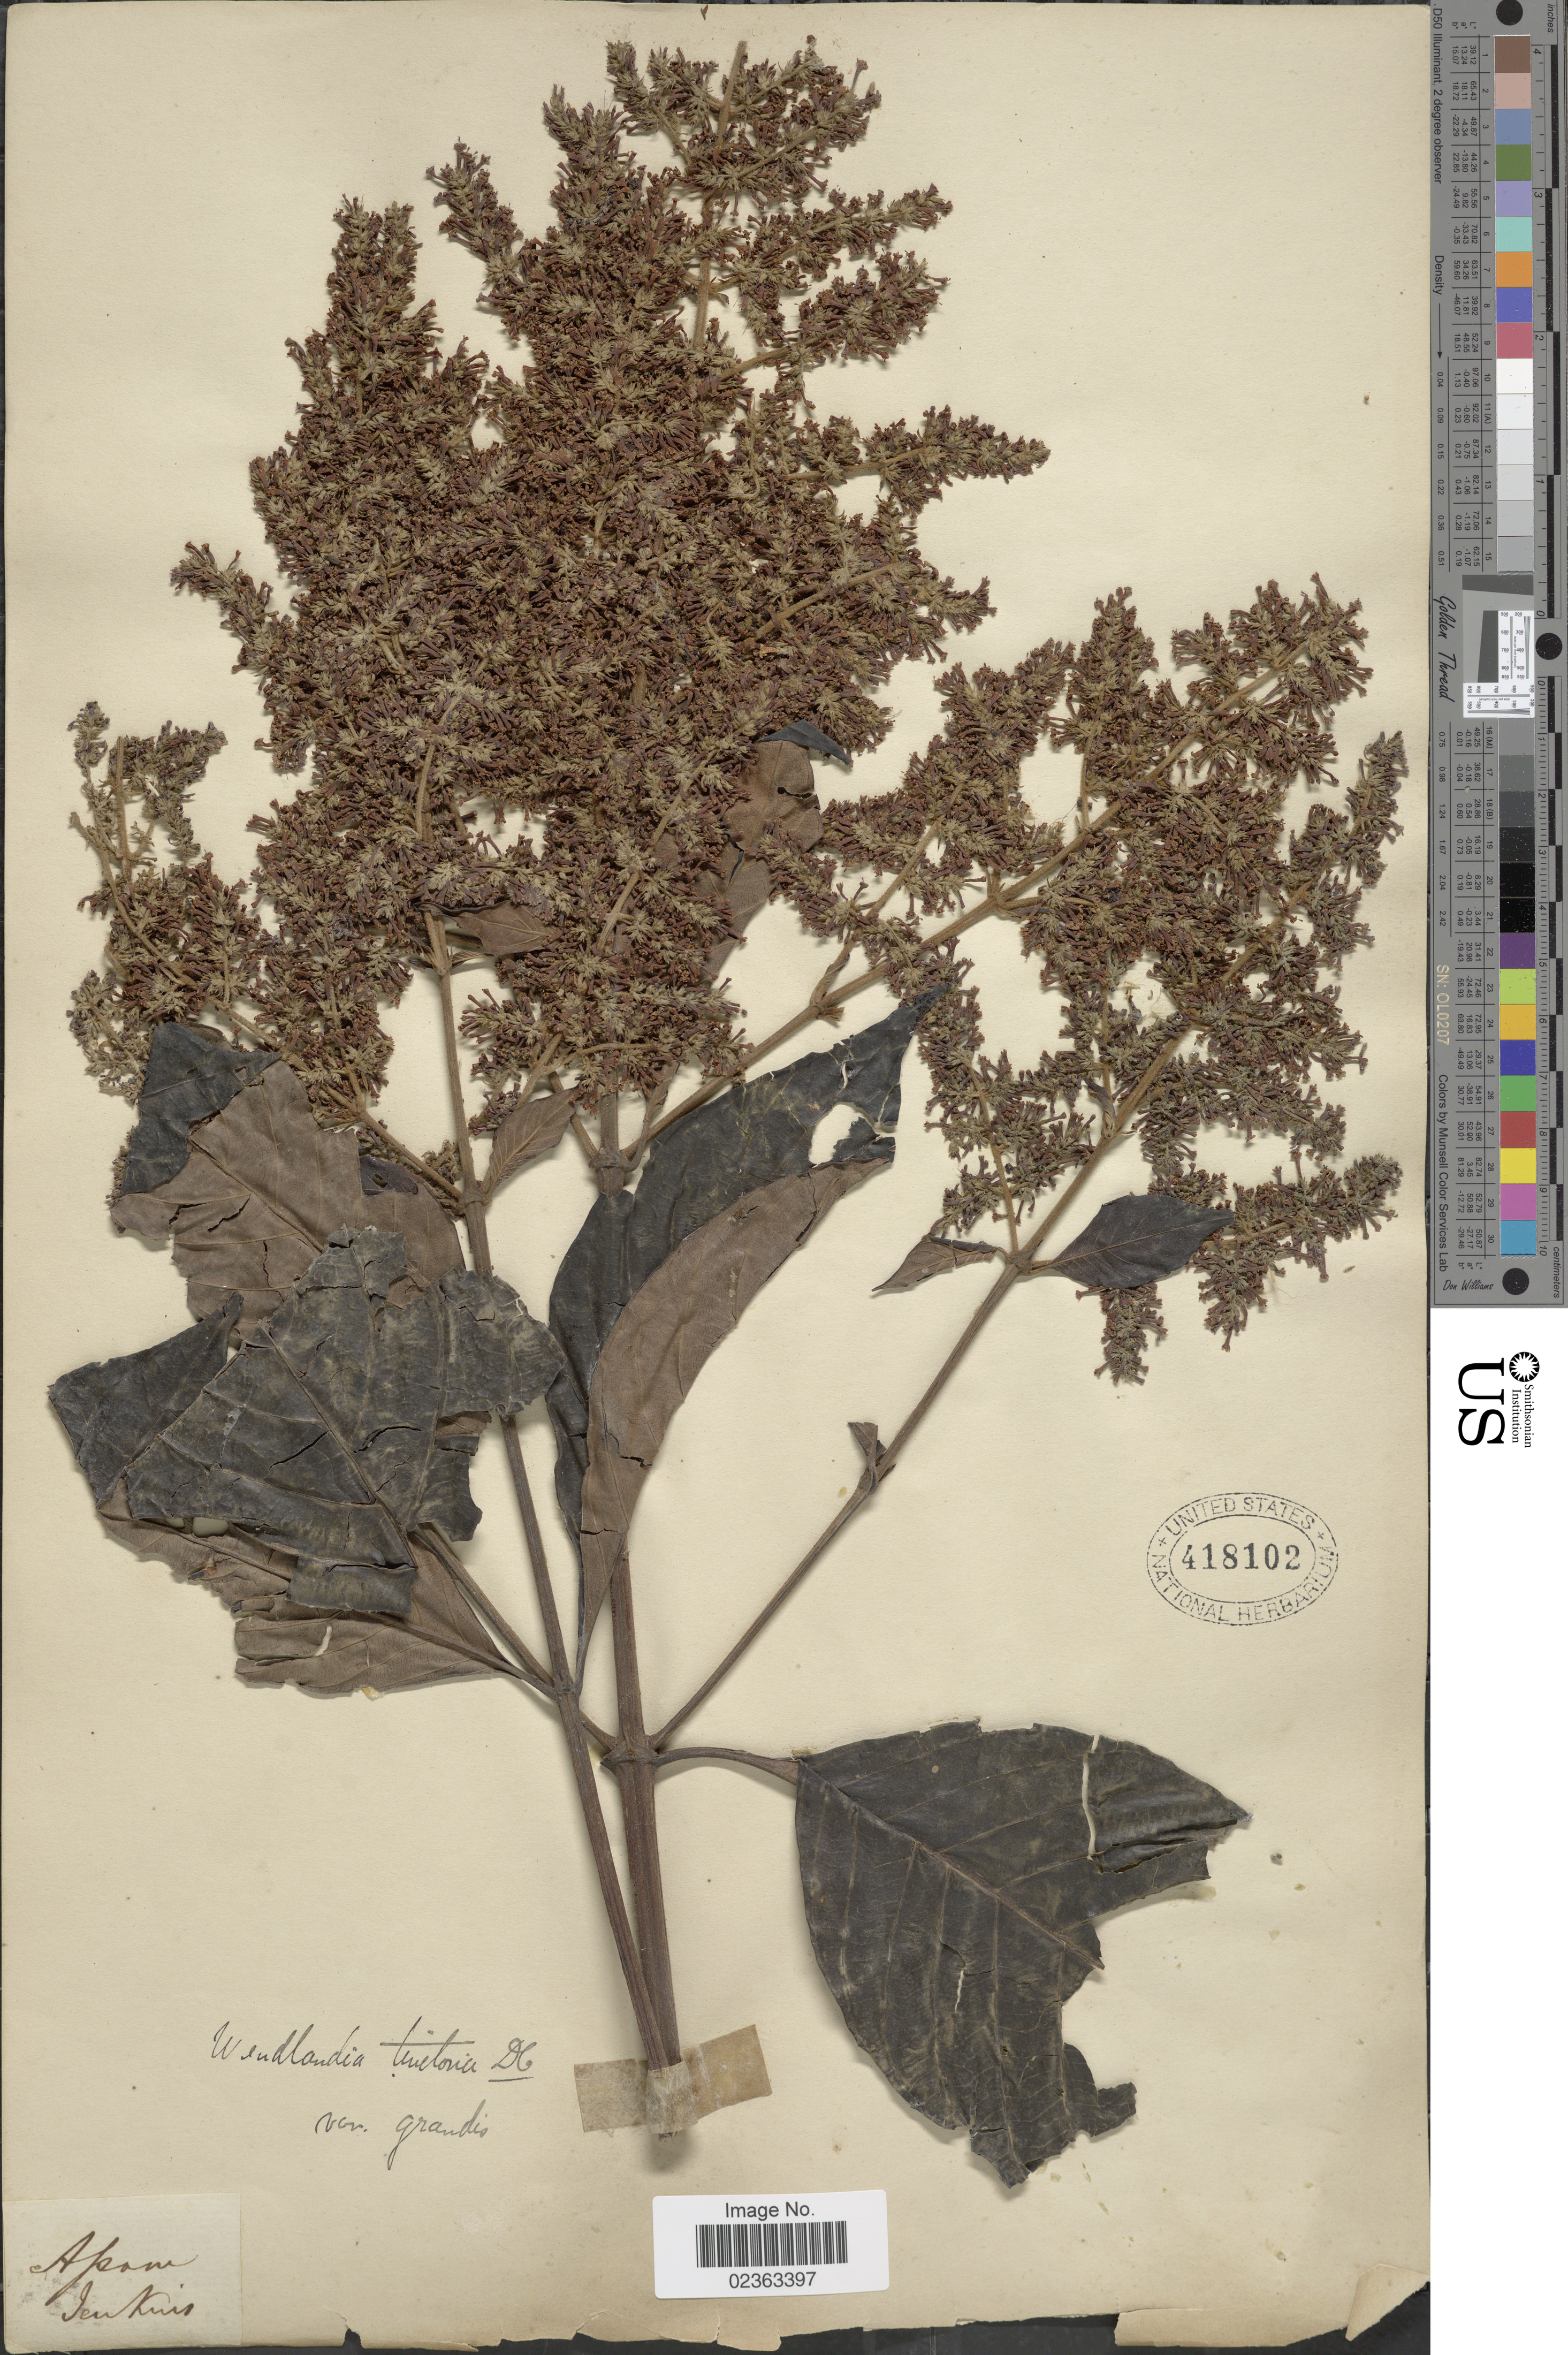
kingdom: Plantae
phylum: Tracheophyta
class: Magnoliopsida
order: Gentianales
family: Rubiaceae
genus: Wendlandia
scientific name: Wendlandia tinctoria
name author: DC.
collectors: -. Jenkins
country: Ghana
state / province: Central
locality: Apam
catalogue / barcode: US 418102